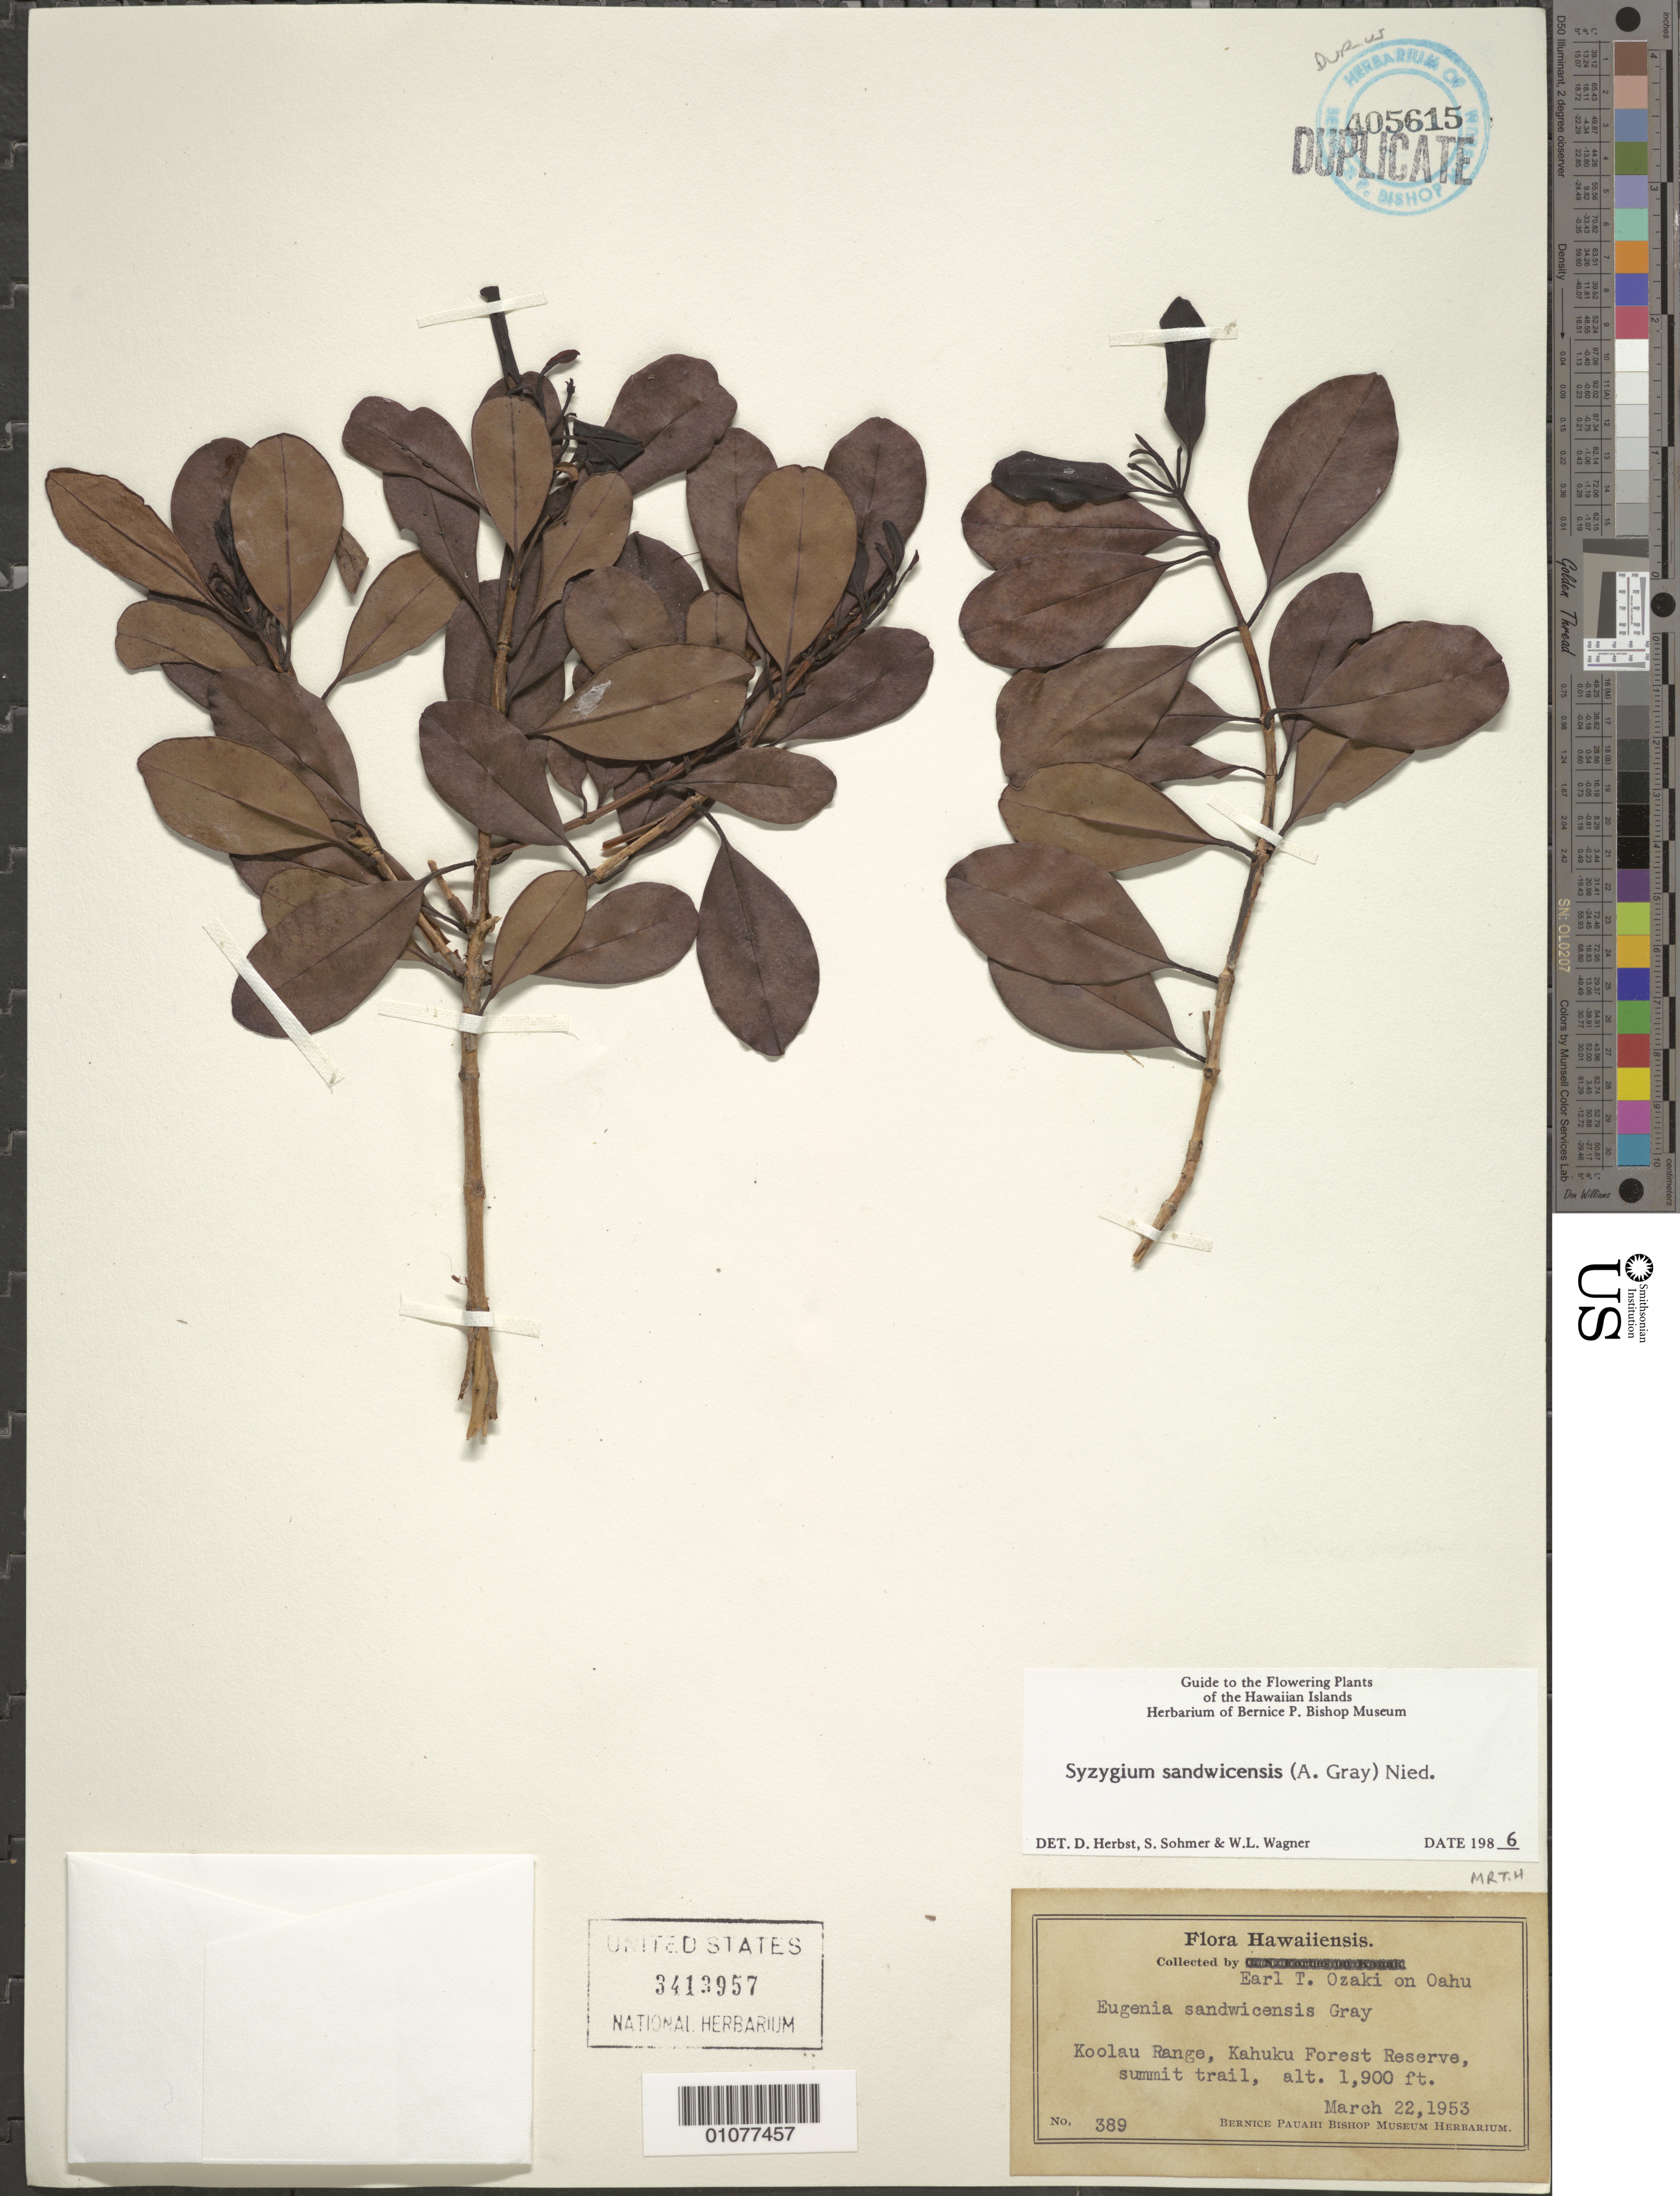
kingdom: Plantae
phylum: Tracheophyta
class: Magnoliopsida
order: Myrtales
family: Myrtaceae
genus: Syzygium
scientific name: Syzygium sandwicense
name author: (A. Gray) Müll. Stuttg.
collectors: E. Ozaki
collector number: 389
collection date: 1953-03-22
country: United States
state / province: Hawaii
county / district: Honolulu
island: Oahu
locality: Koolau Range, Kahuku Forest Reserve, summit trail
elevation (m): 579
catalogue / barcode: US 3413957